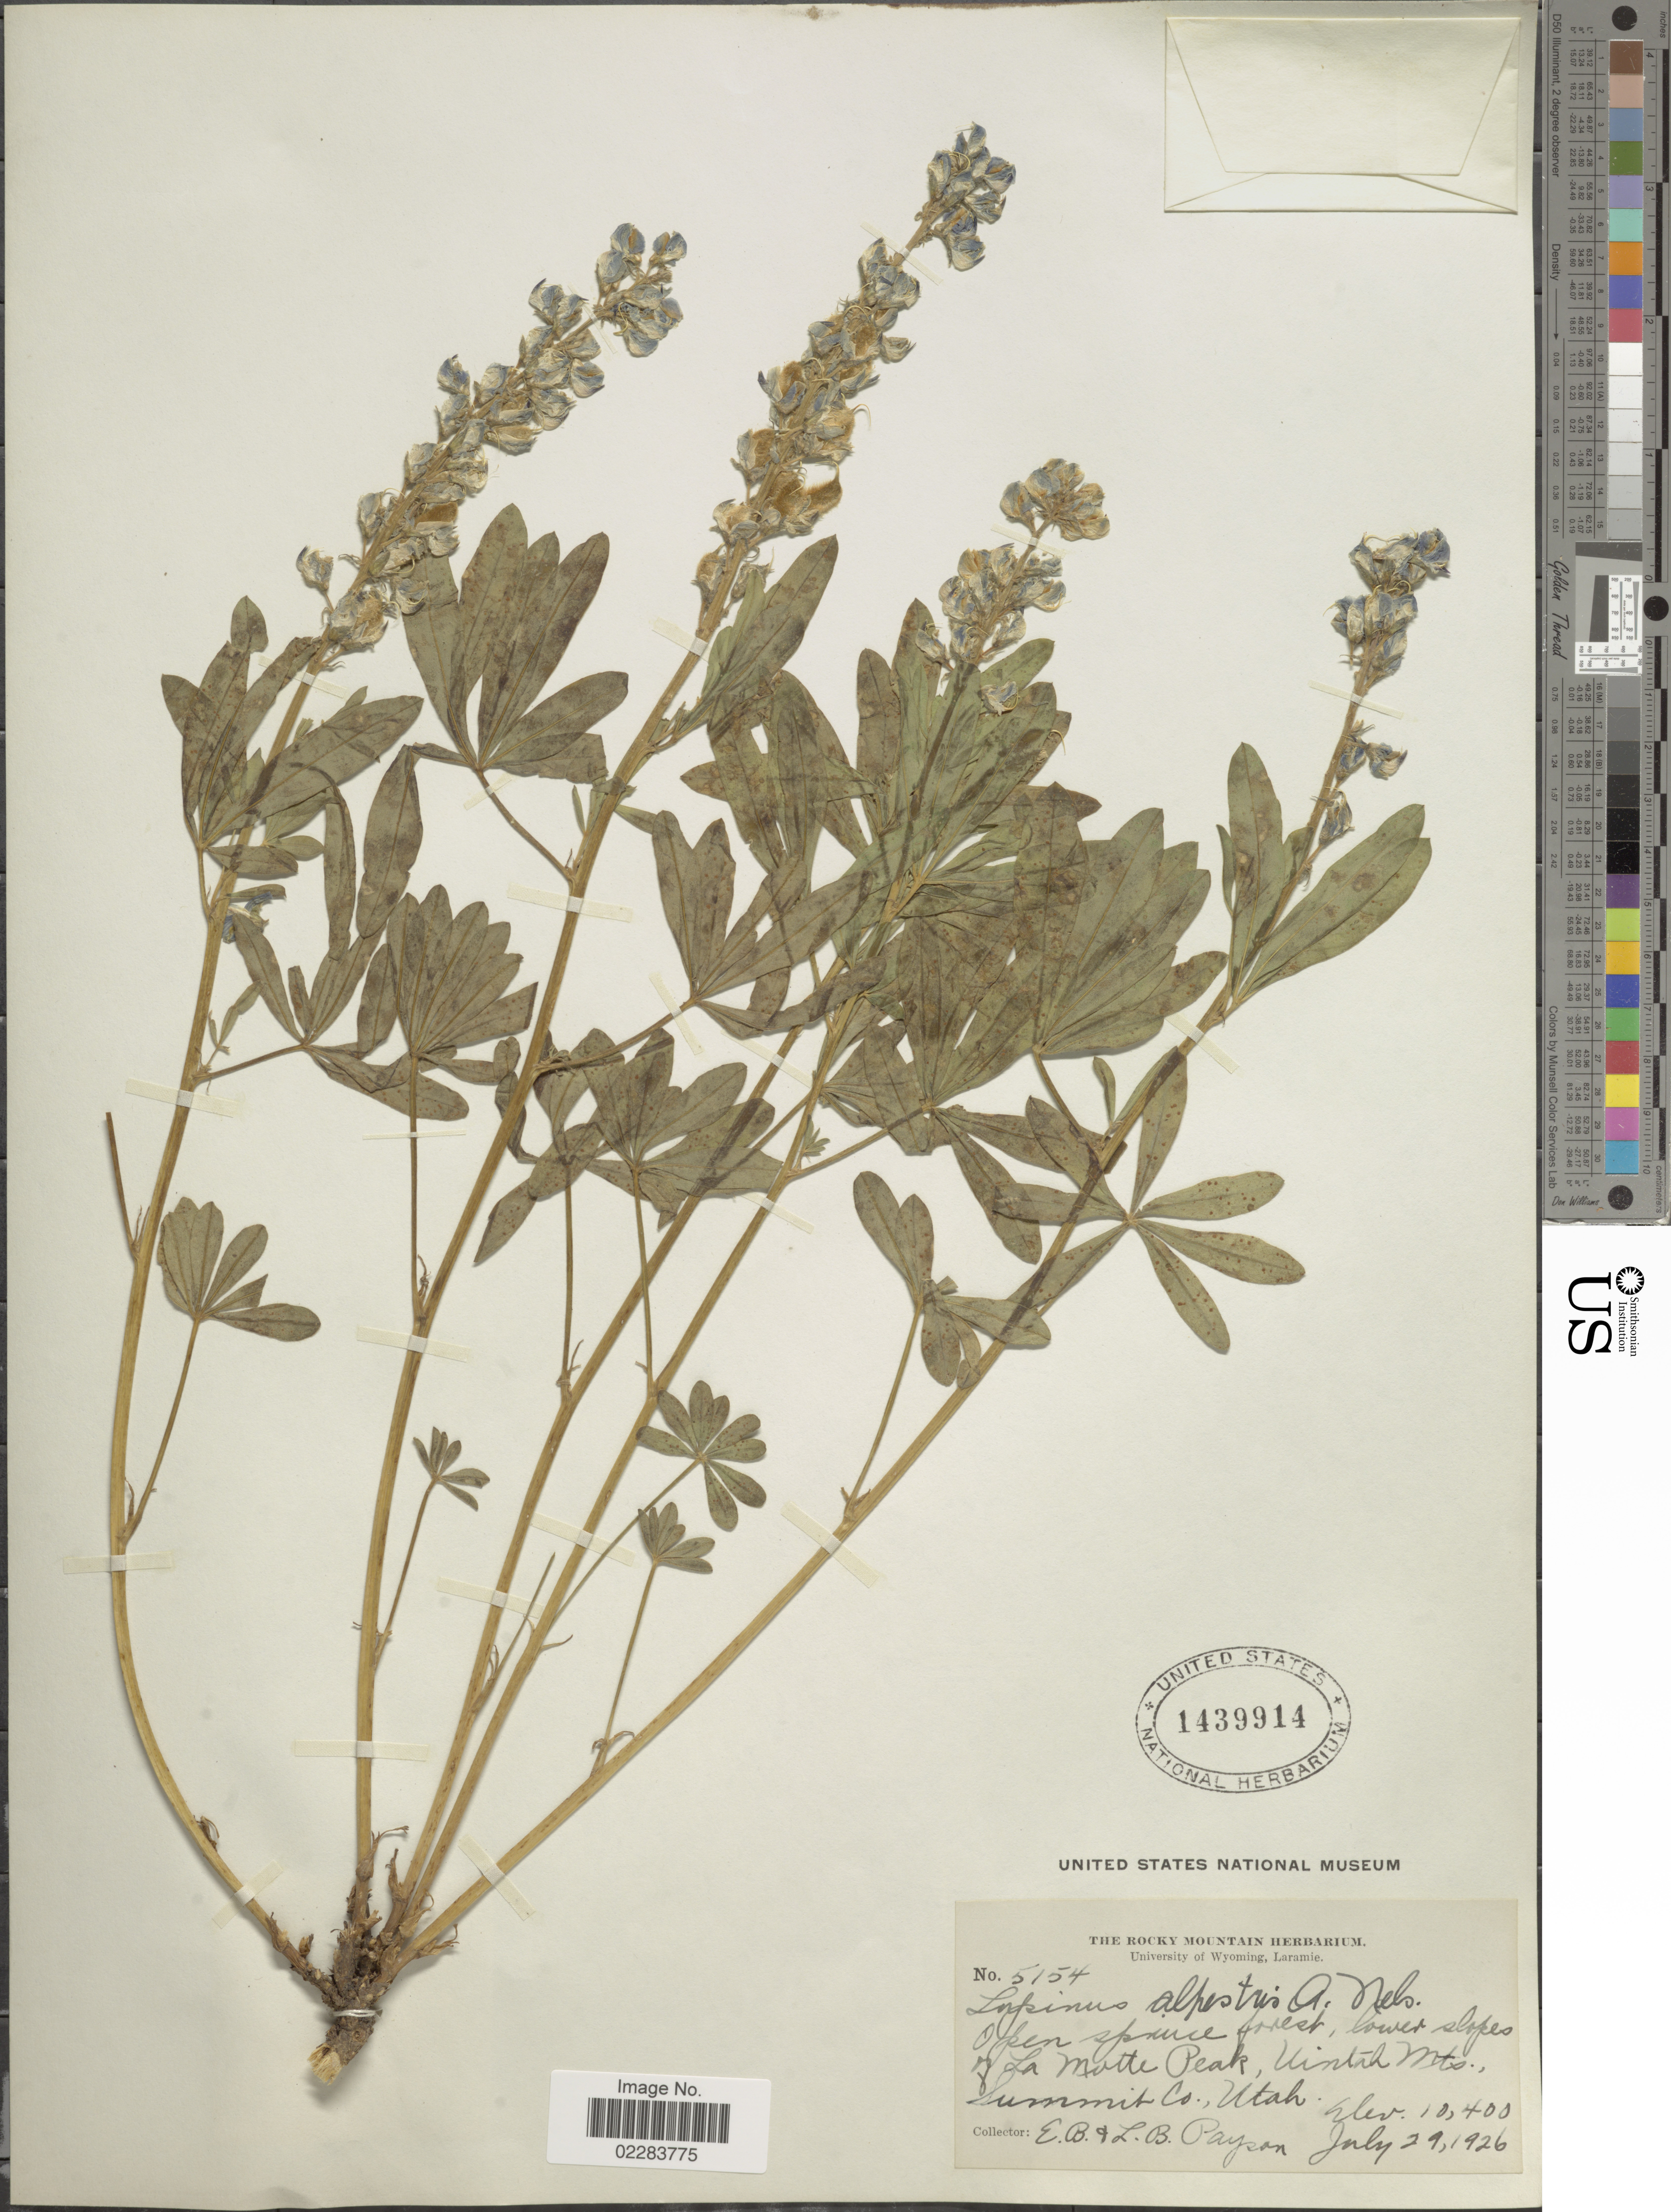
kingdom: Plantae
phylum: Tracheophyta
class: Magnoliopsida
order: Fabales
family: Fabaceae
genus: Lupinus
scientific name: Lupinus alpestris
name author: A. Nelson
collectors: E. B. Payson & L. Payson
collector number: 5154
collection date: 1926-07-29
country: United States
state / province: Utah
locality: La Motte Peak, Uintah Mts., Summit Co.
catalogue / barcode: US 1439914